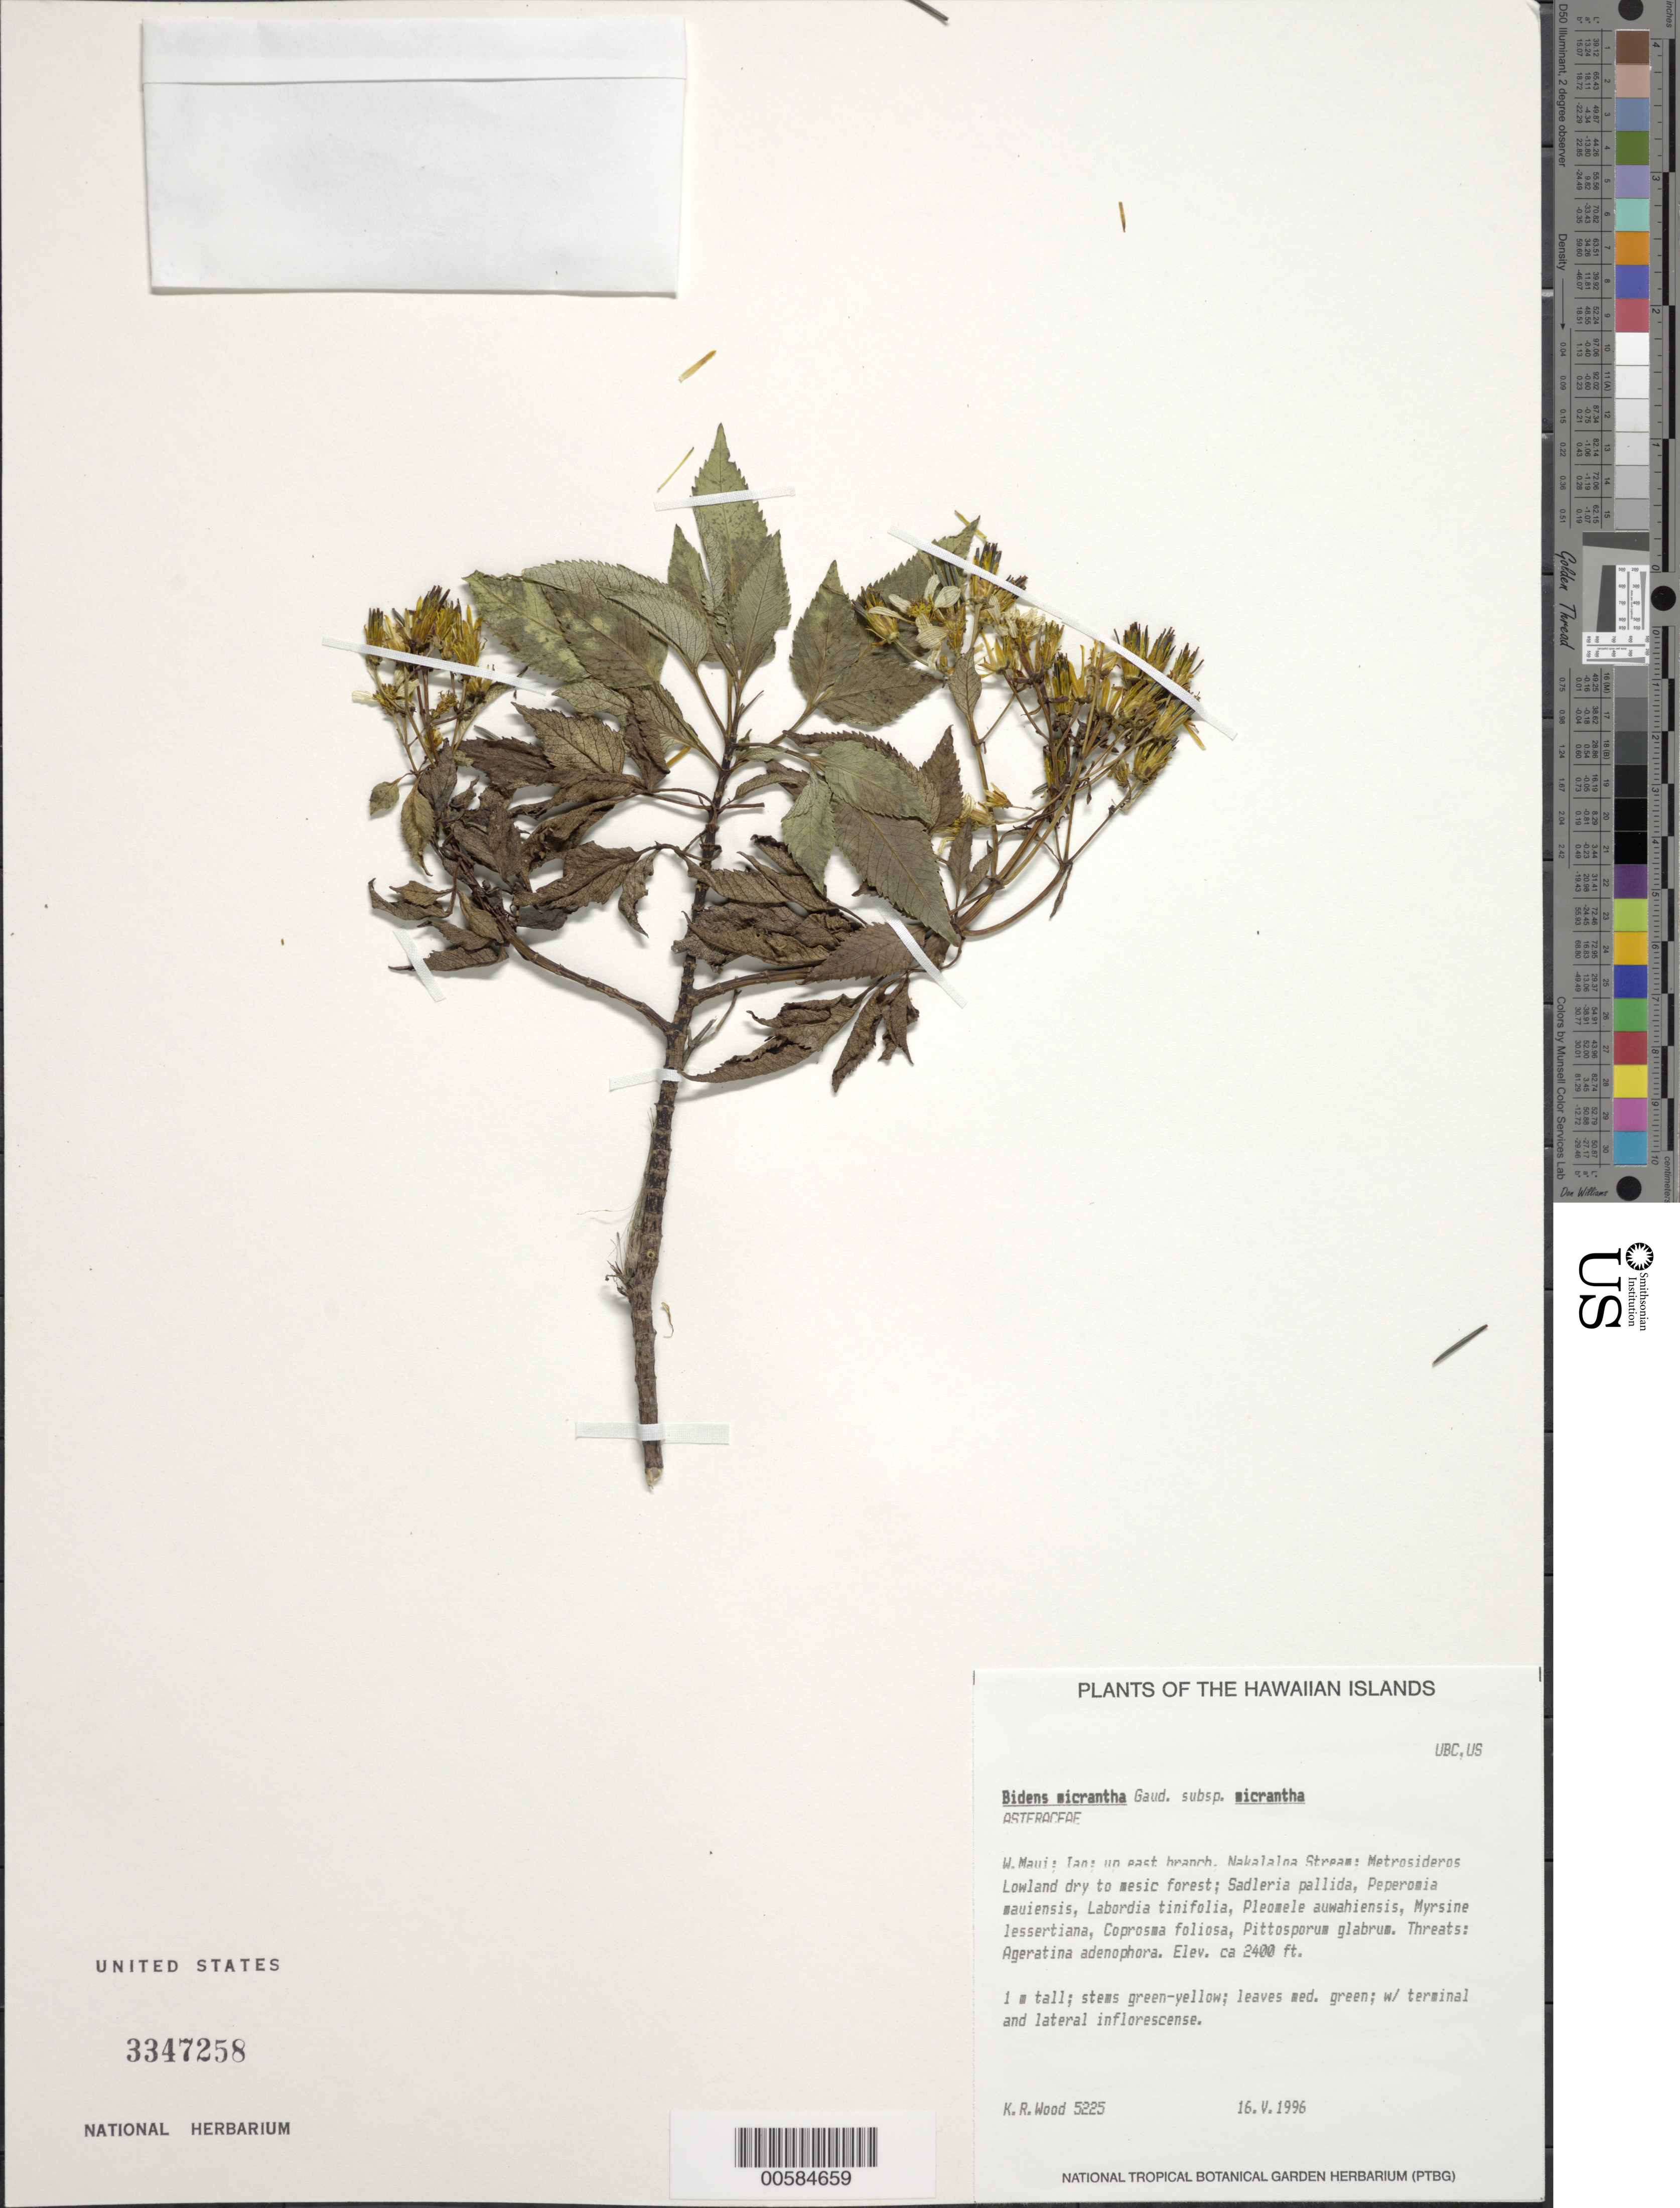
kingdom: Plantae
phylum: Tracheophyta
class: Magnoliopsida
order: Asterales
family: Asteraceae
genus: Bidens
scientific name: Bidens micrantha subsp. micrantha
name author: Gaudich. ex Cass.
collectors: K. R. Wood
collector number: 5225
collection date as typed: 16 May 1996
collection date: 1996-05-16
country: United States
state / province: Hawaii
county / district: Maui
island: Maui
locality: W Maui; Iao; up E branch. Nakalaloa Stream.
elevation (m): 732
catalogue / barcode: US 3347258